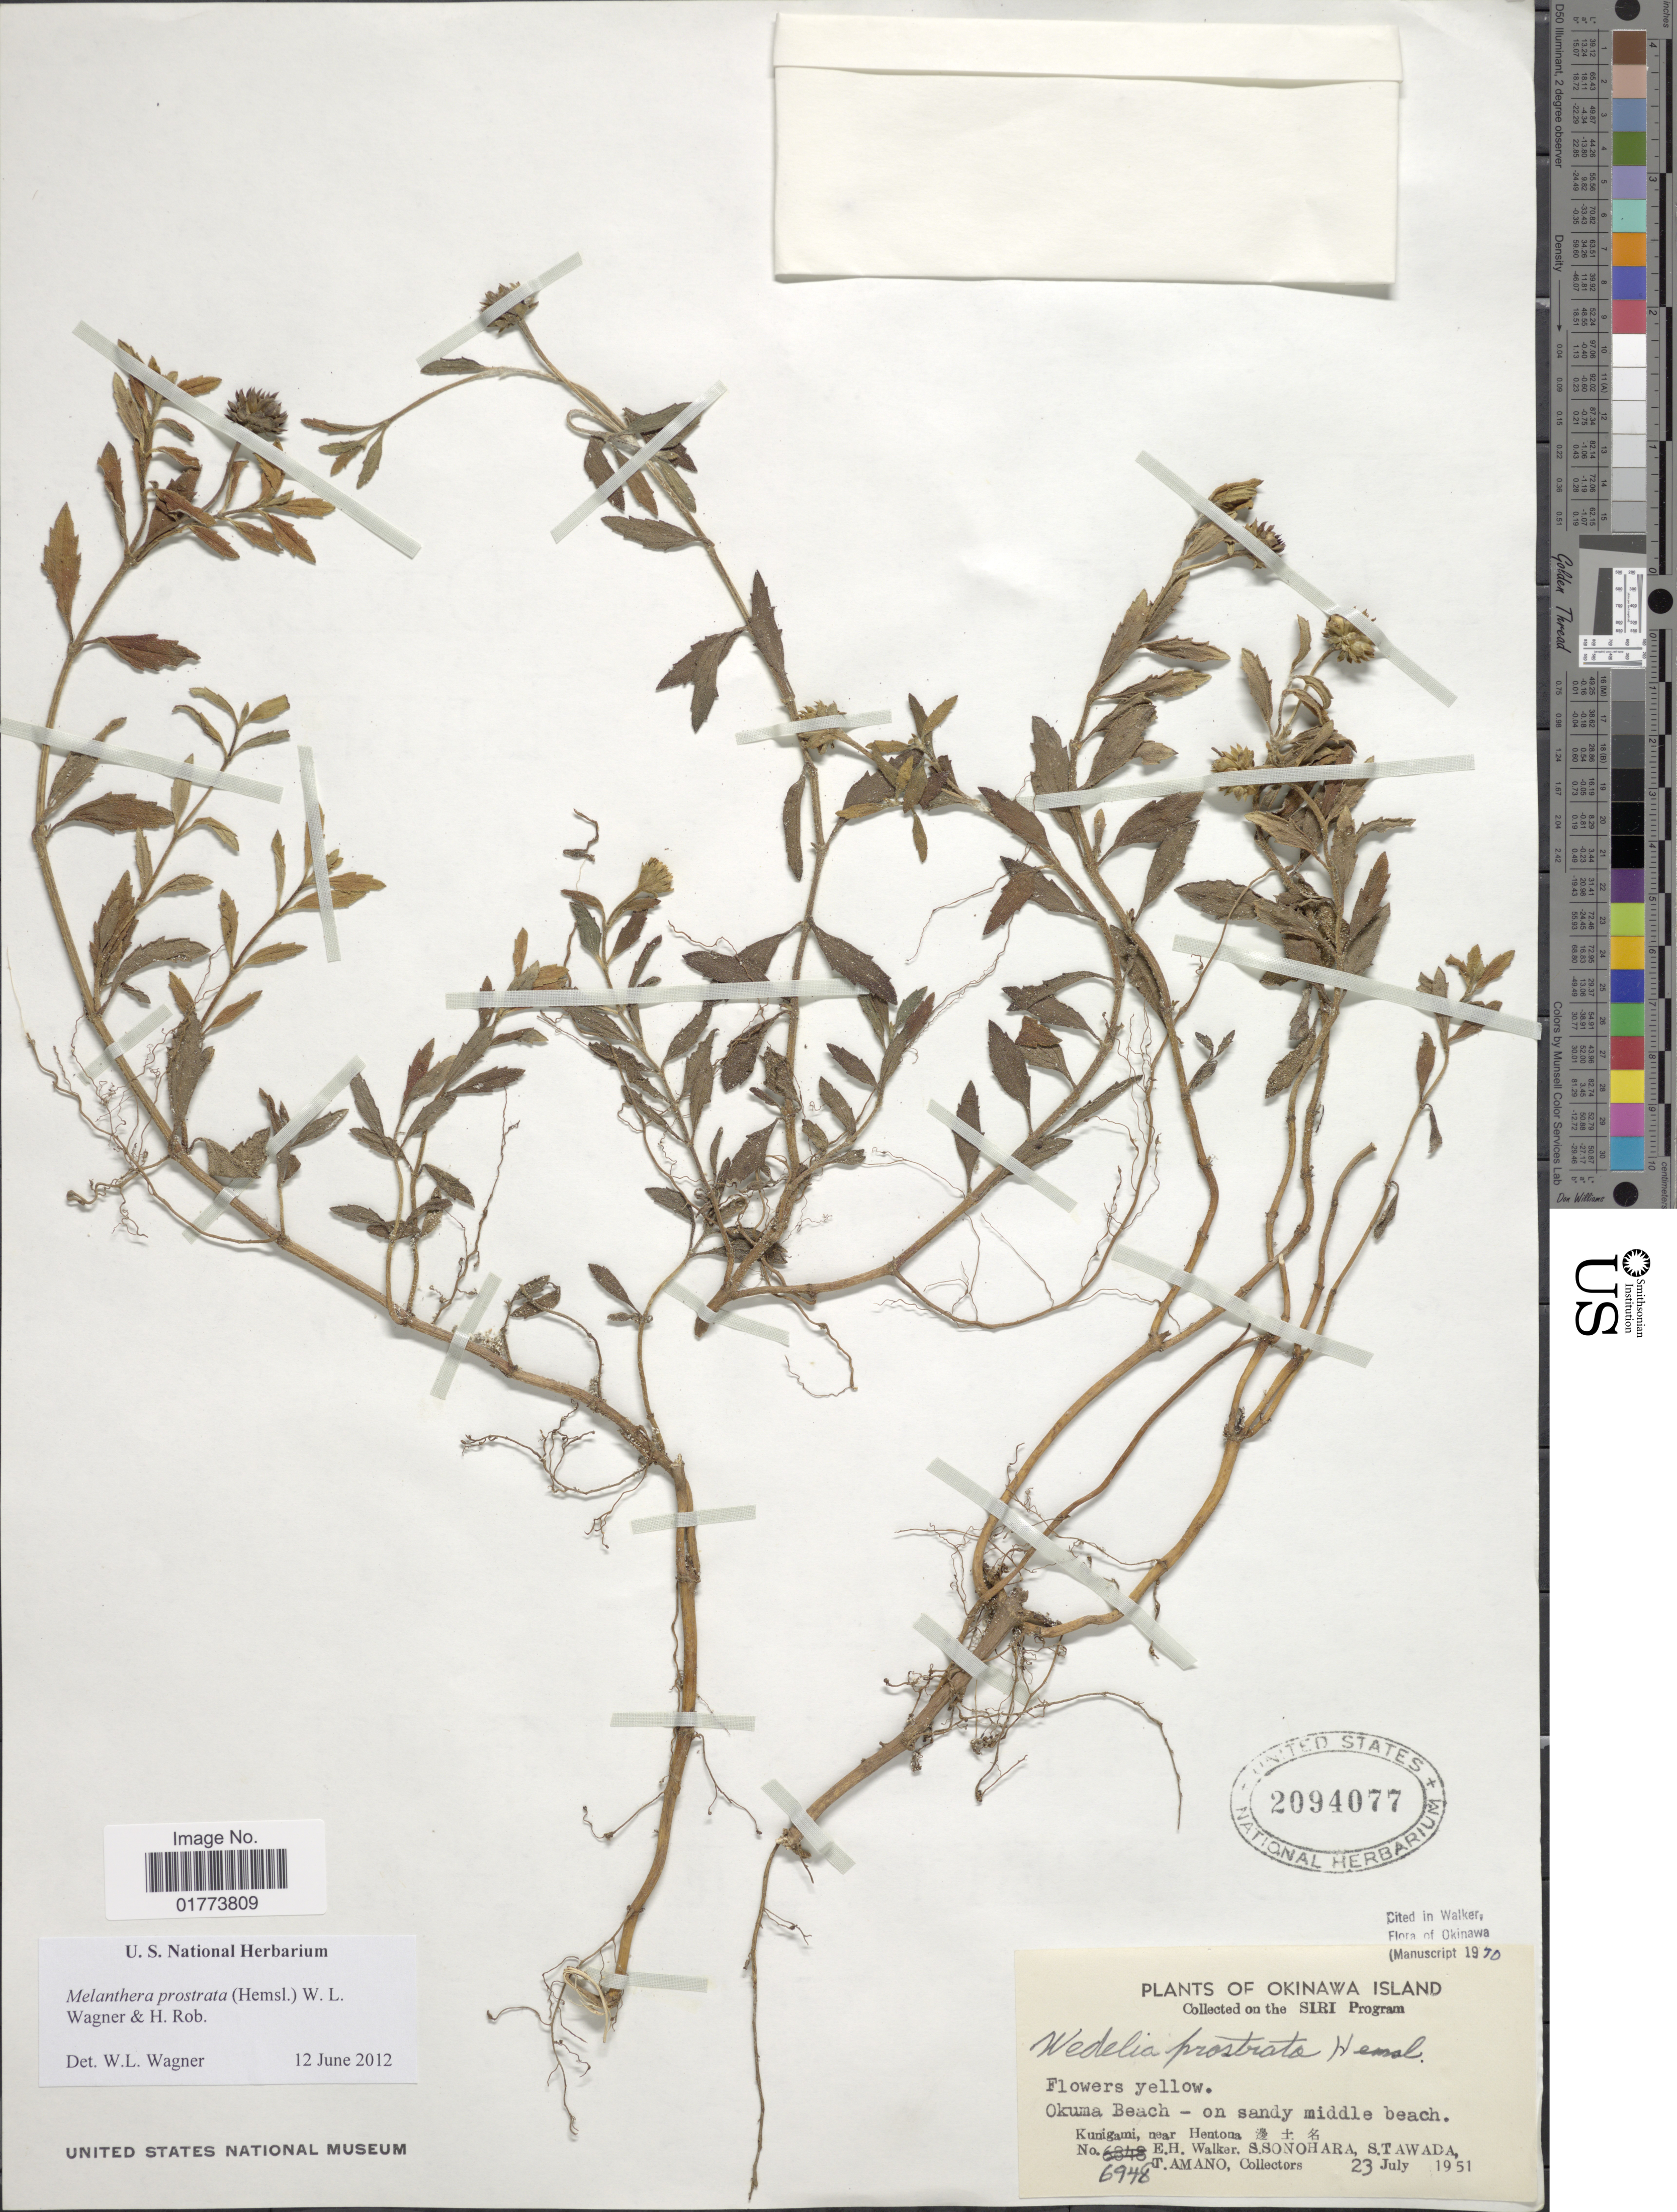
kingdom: Plantae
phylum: Tracheophyta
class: Magnoliopsida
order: Asterales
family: Asteraceae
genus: Melanthera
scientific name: Melanthera prostrata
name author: (Hemsl.) W.L. Wagner & H. Rob.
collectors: E. H. Walker, S. Sonohara, S. Tawada & T. Amano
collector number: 6948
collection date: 1951-07-23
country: Japan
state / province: Okinawa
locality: Okinawa Island. Okuma Beach. Kunigami, near Hentona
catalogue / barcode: US 2094077